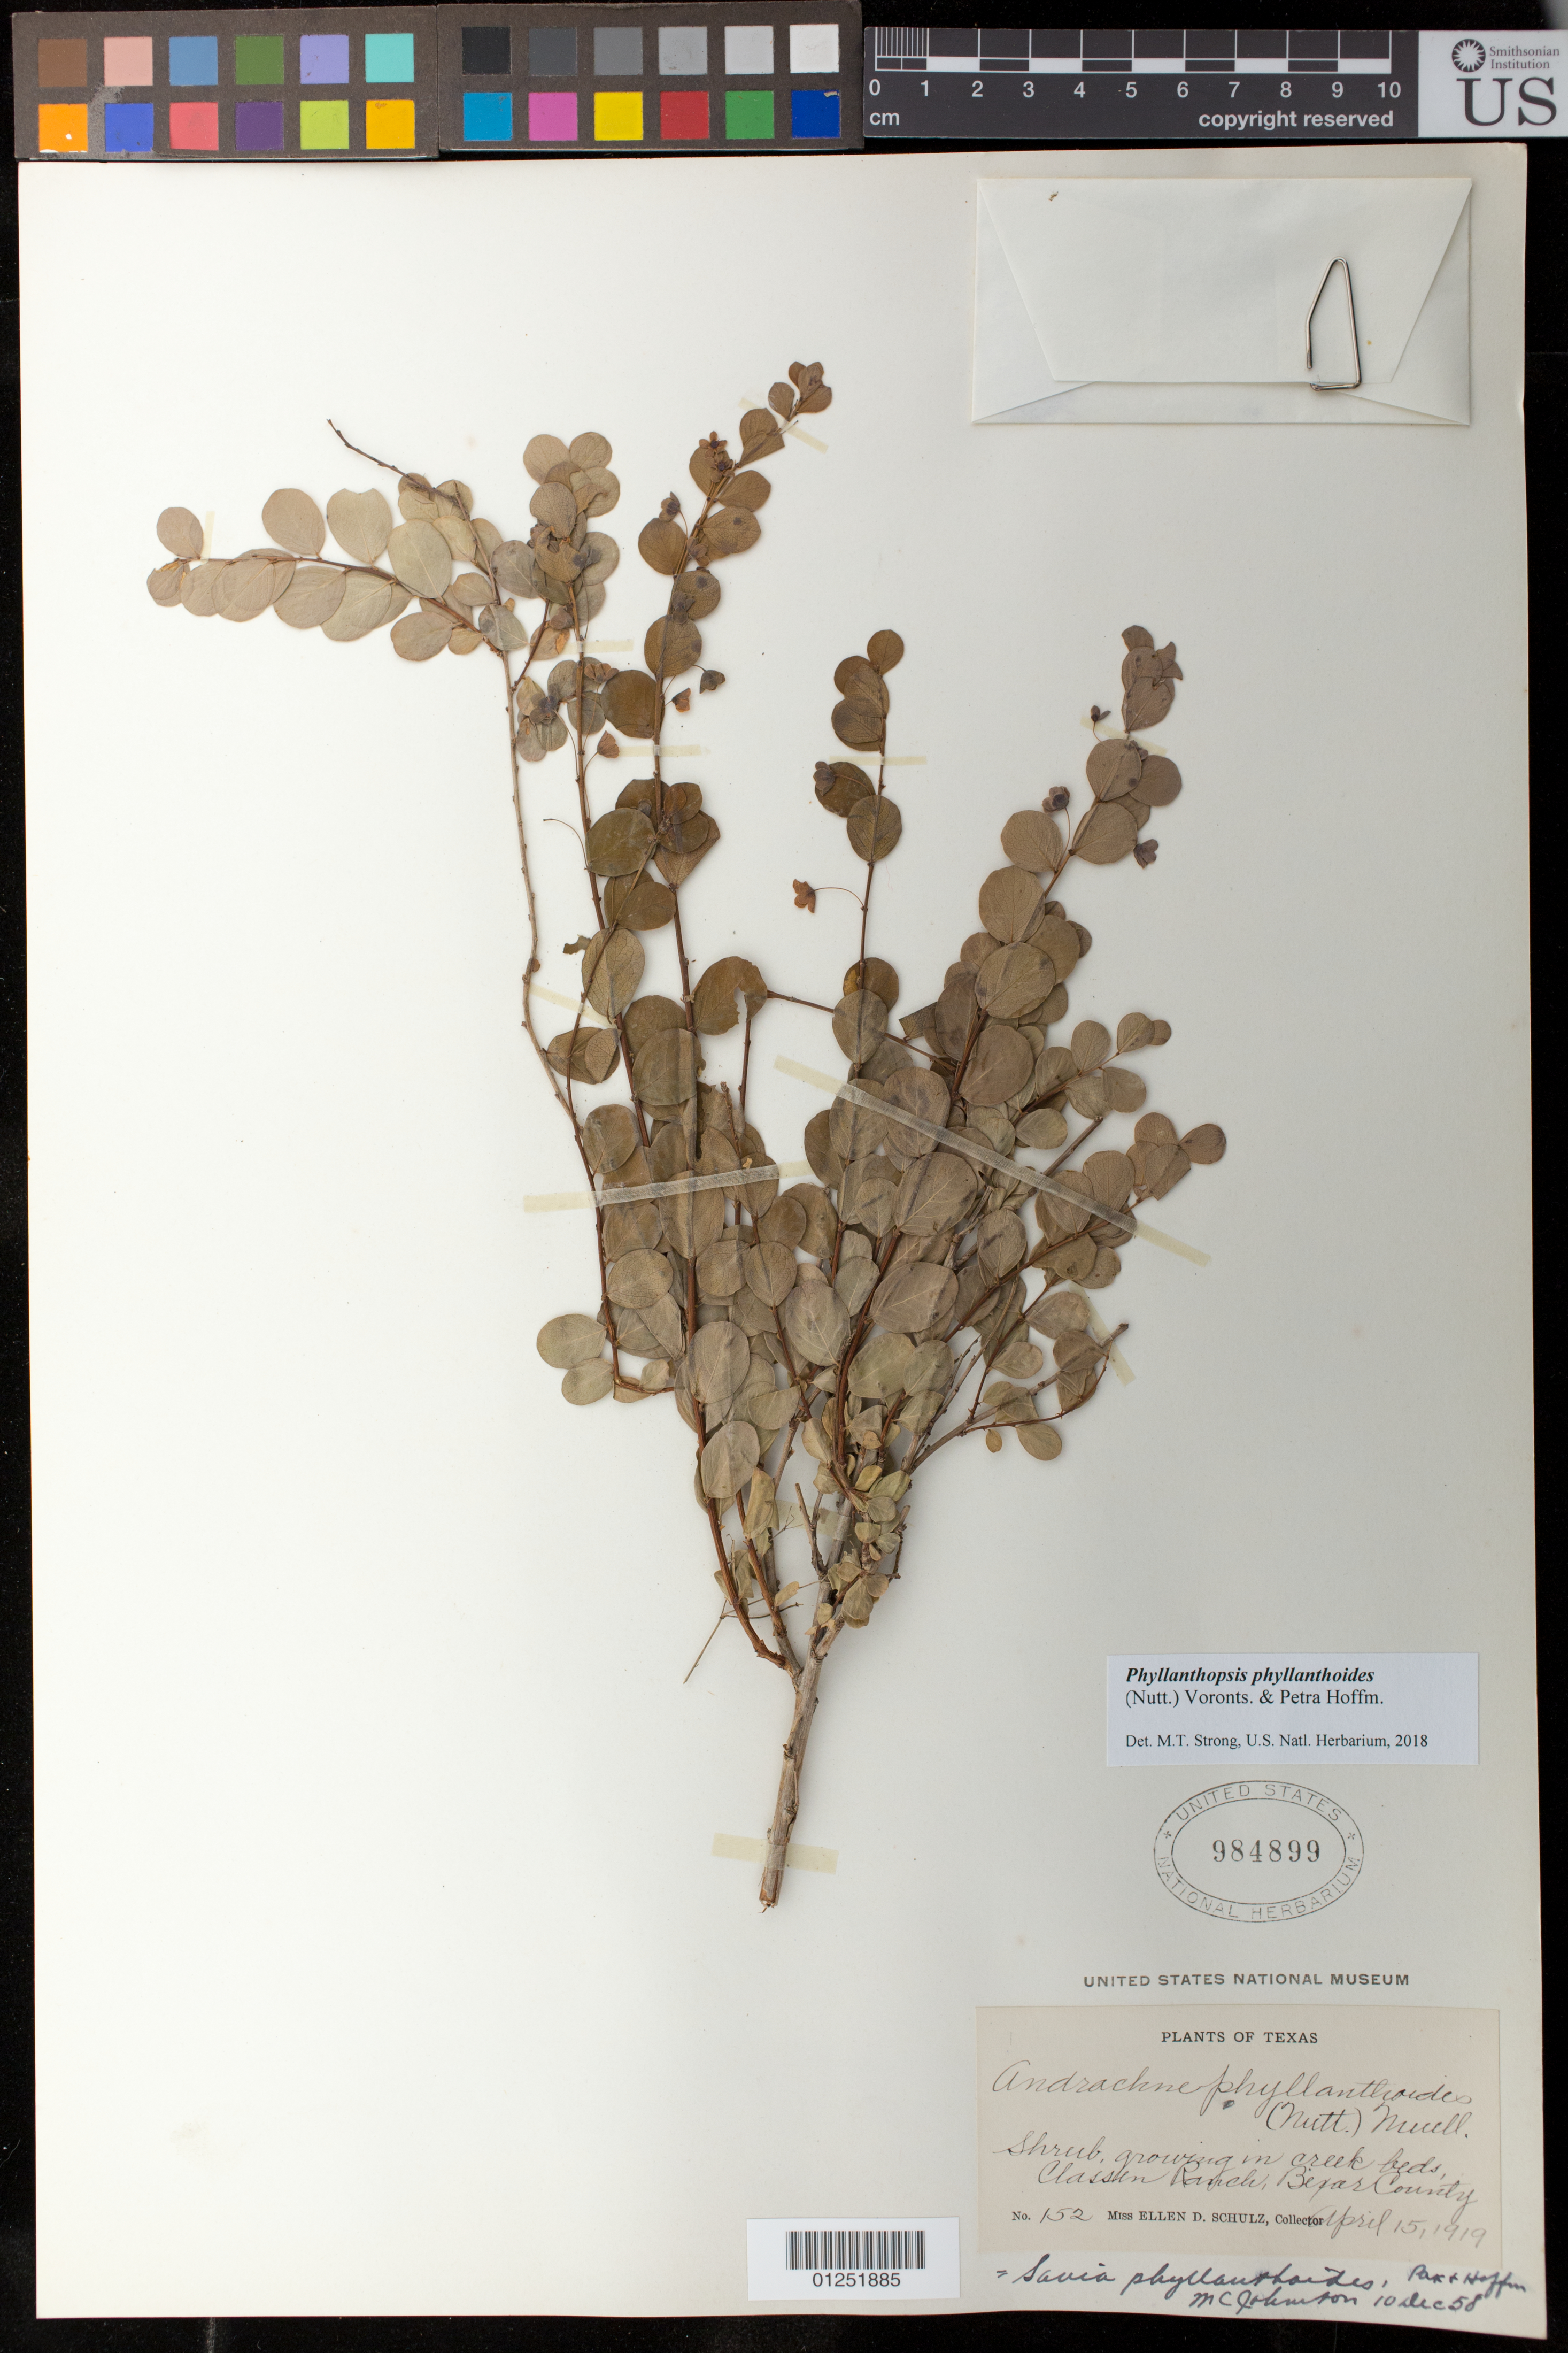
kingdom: Plantae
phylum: Tracheophyta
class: Magnoliopsida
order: Malpighiales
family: Phyllanthaceae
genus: Phyllanthopsis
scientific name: Phyllanthopsis phyllanthoides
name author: (Nutt.) Voronts. & Petra Hoffm.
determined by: Strong, M. T., (US), Smithsonian Institution - National Museum of Natural History (UNITED STATES)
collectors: E. D. Schulz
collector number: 152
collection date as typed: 15 Apr 1919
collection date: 1919-04-15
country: United States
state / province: Texas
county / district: Bexar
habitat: Creek beds. Shrub.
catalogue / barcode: US 984899